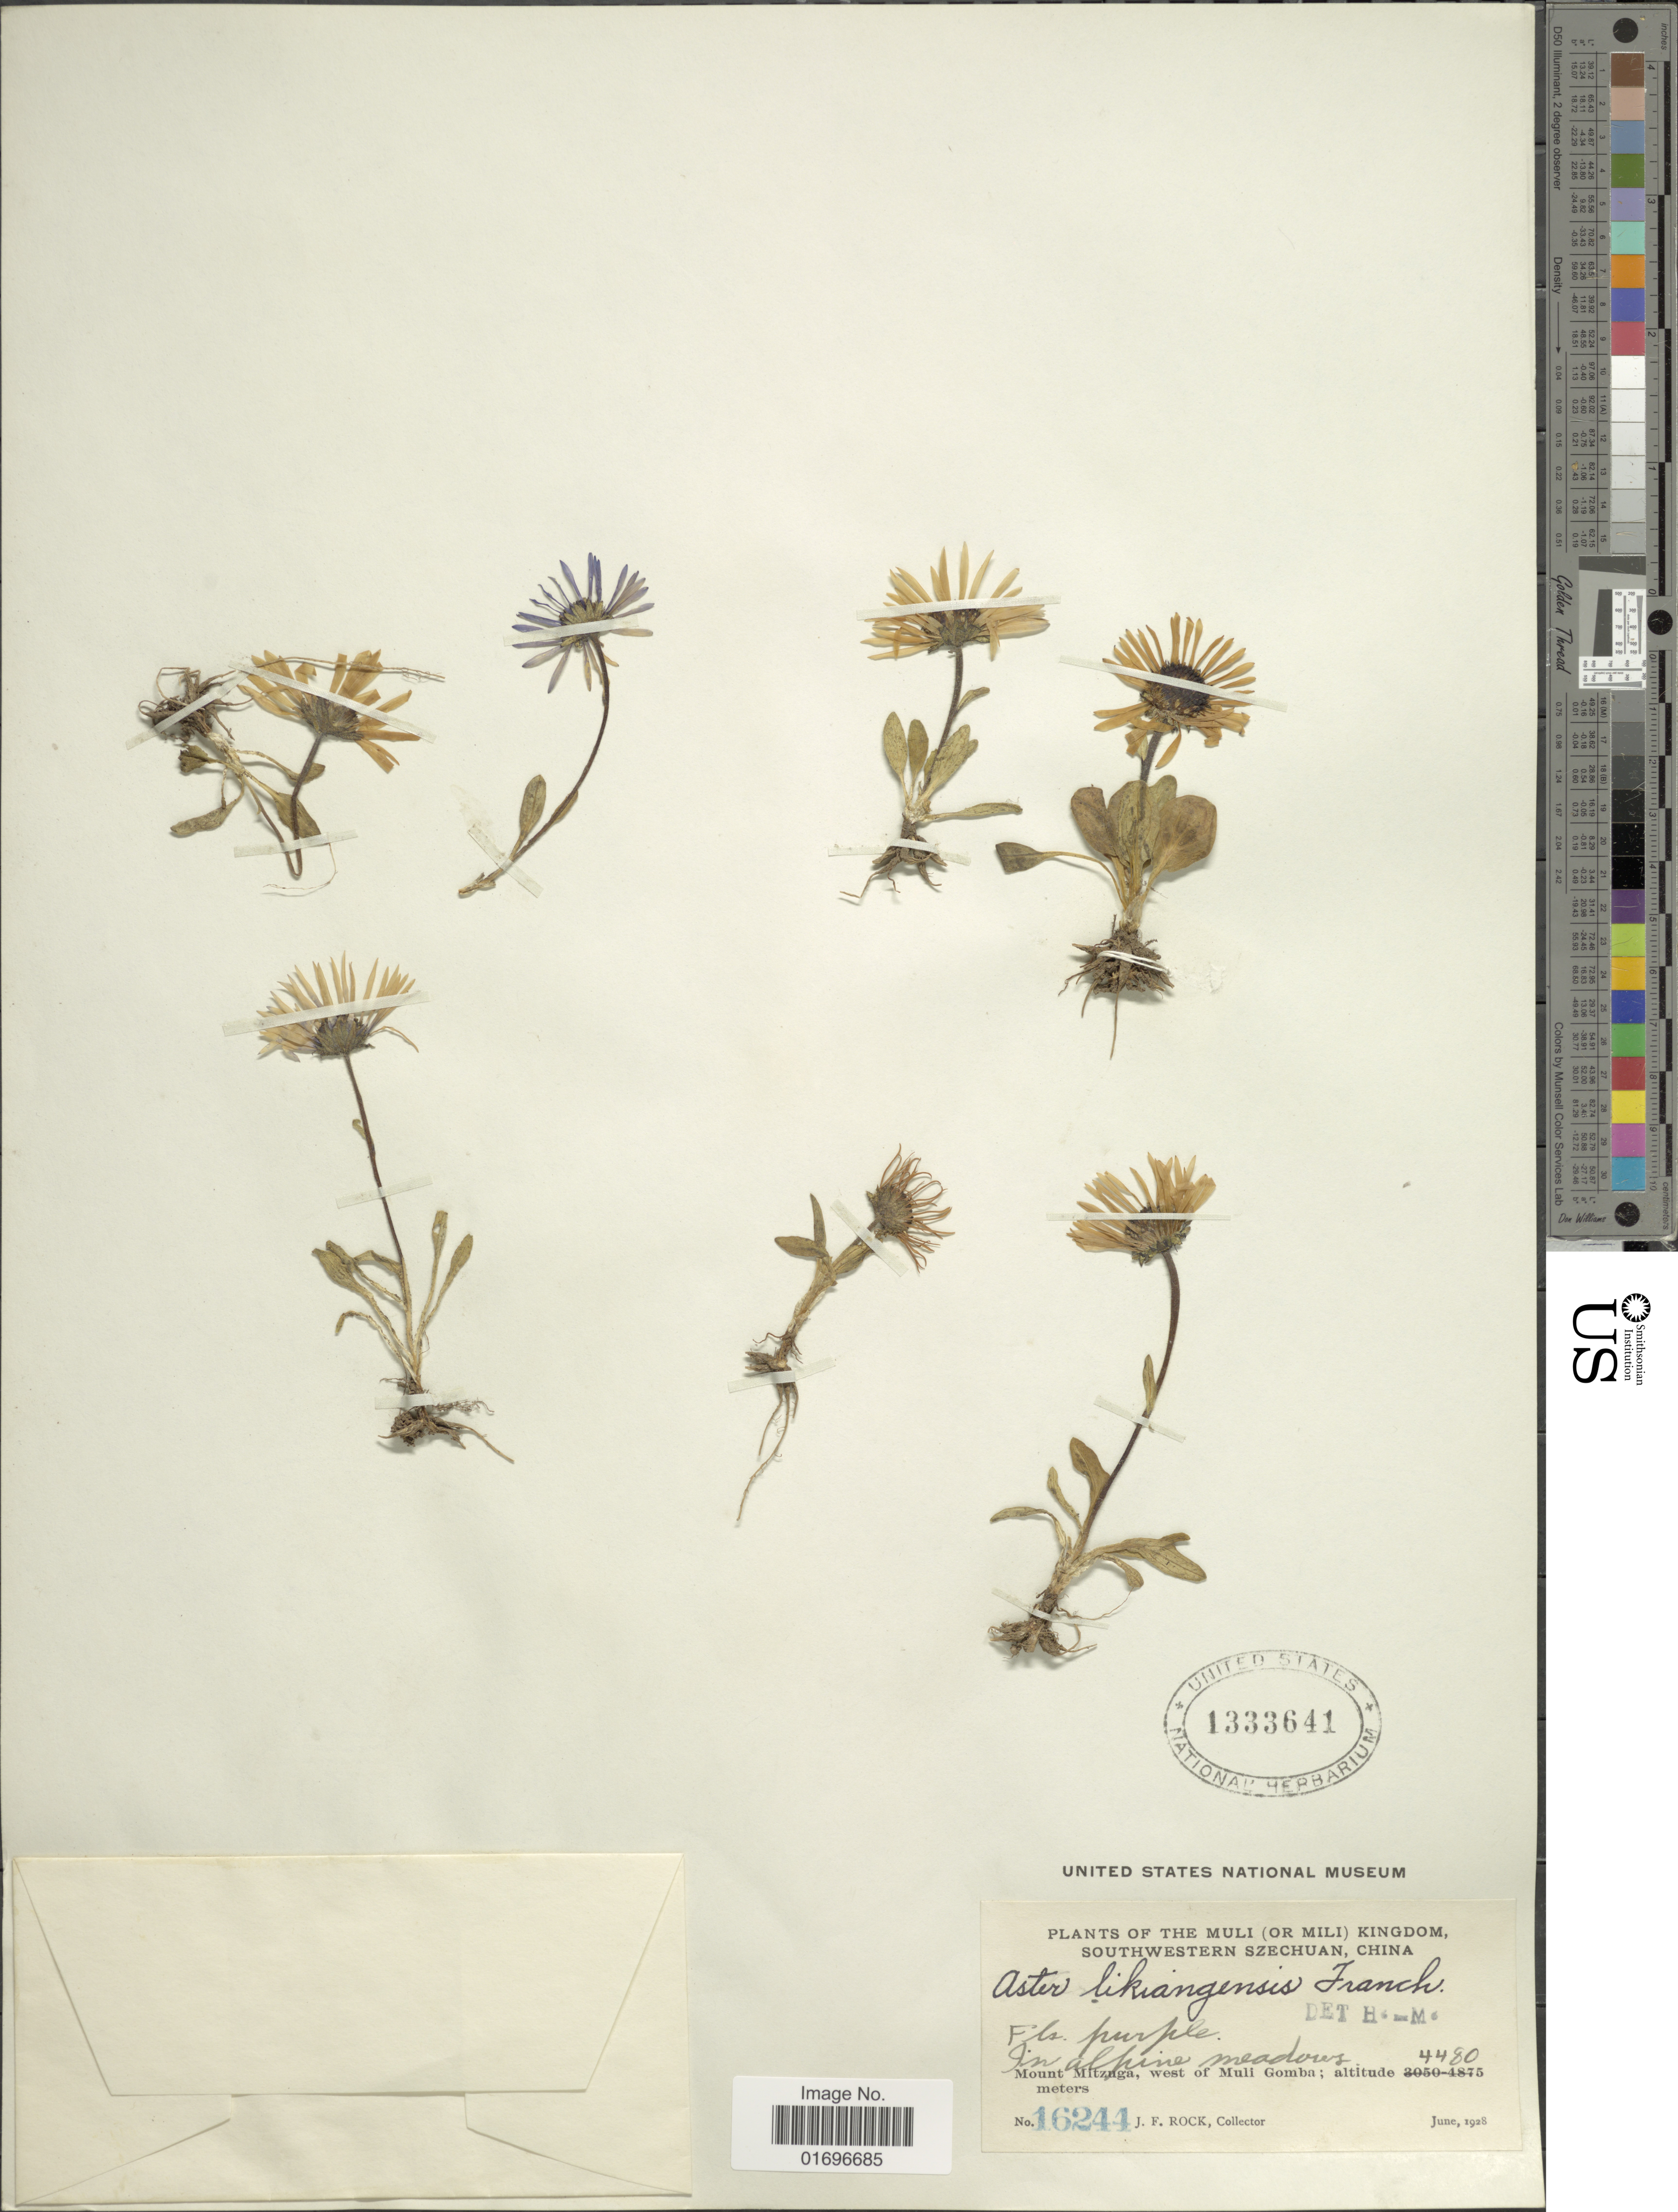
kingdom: Plantae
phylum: Tracheophyta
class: Magnoliopsida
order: Asterales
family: Asteraceae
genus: Aster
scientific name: Aster likiangensis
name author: Franch.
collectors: J. Rock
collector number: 16244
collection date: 1928-06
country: China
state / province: Sichuan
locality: Muli (or Mili) Kingdom, Southwestern Szechuan, China. Mount Mitzuga, west of Muli Gomba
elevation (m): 4480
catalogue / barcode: US 1333641